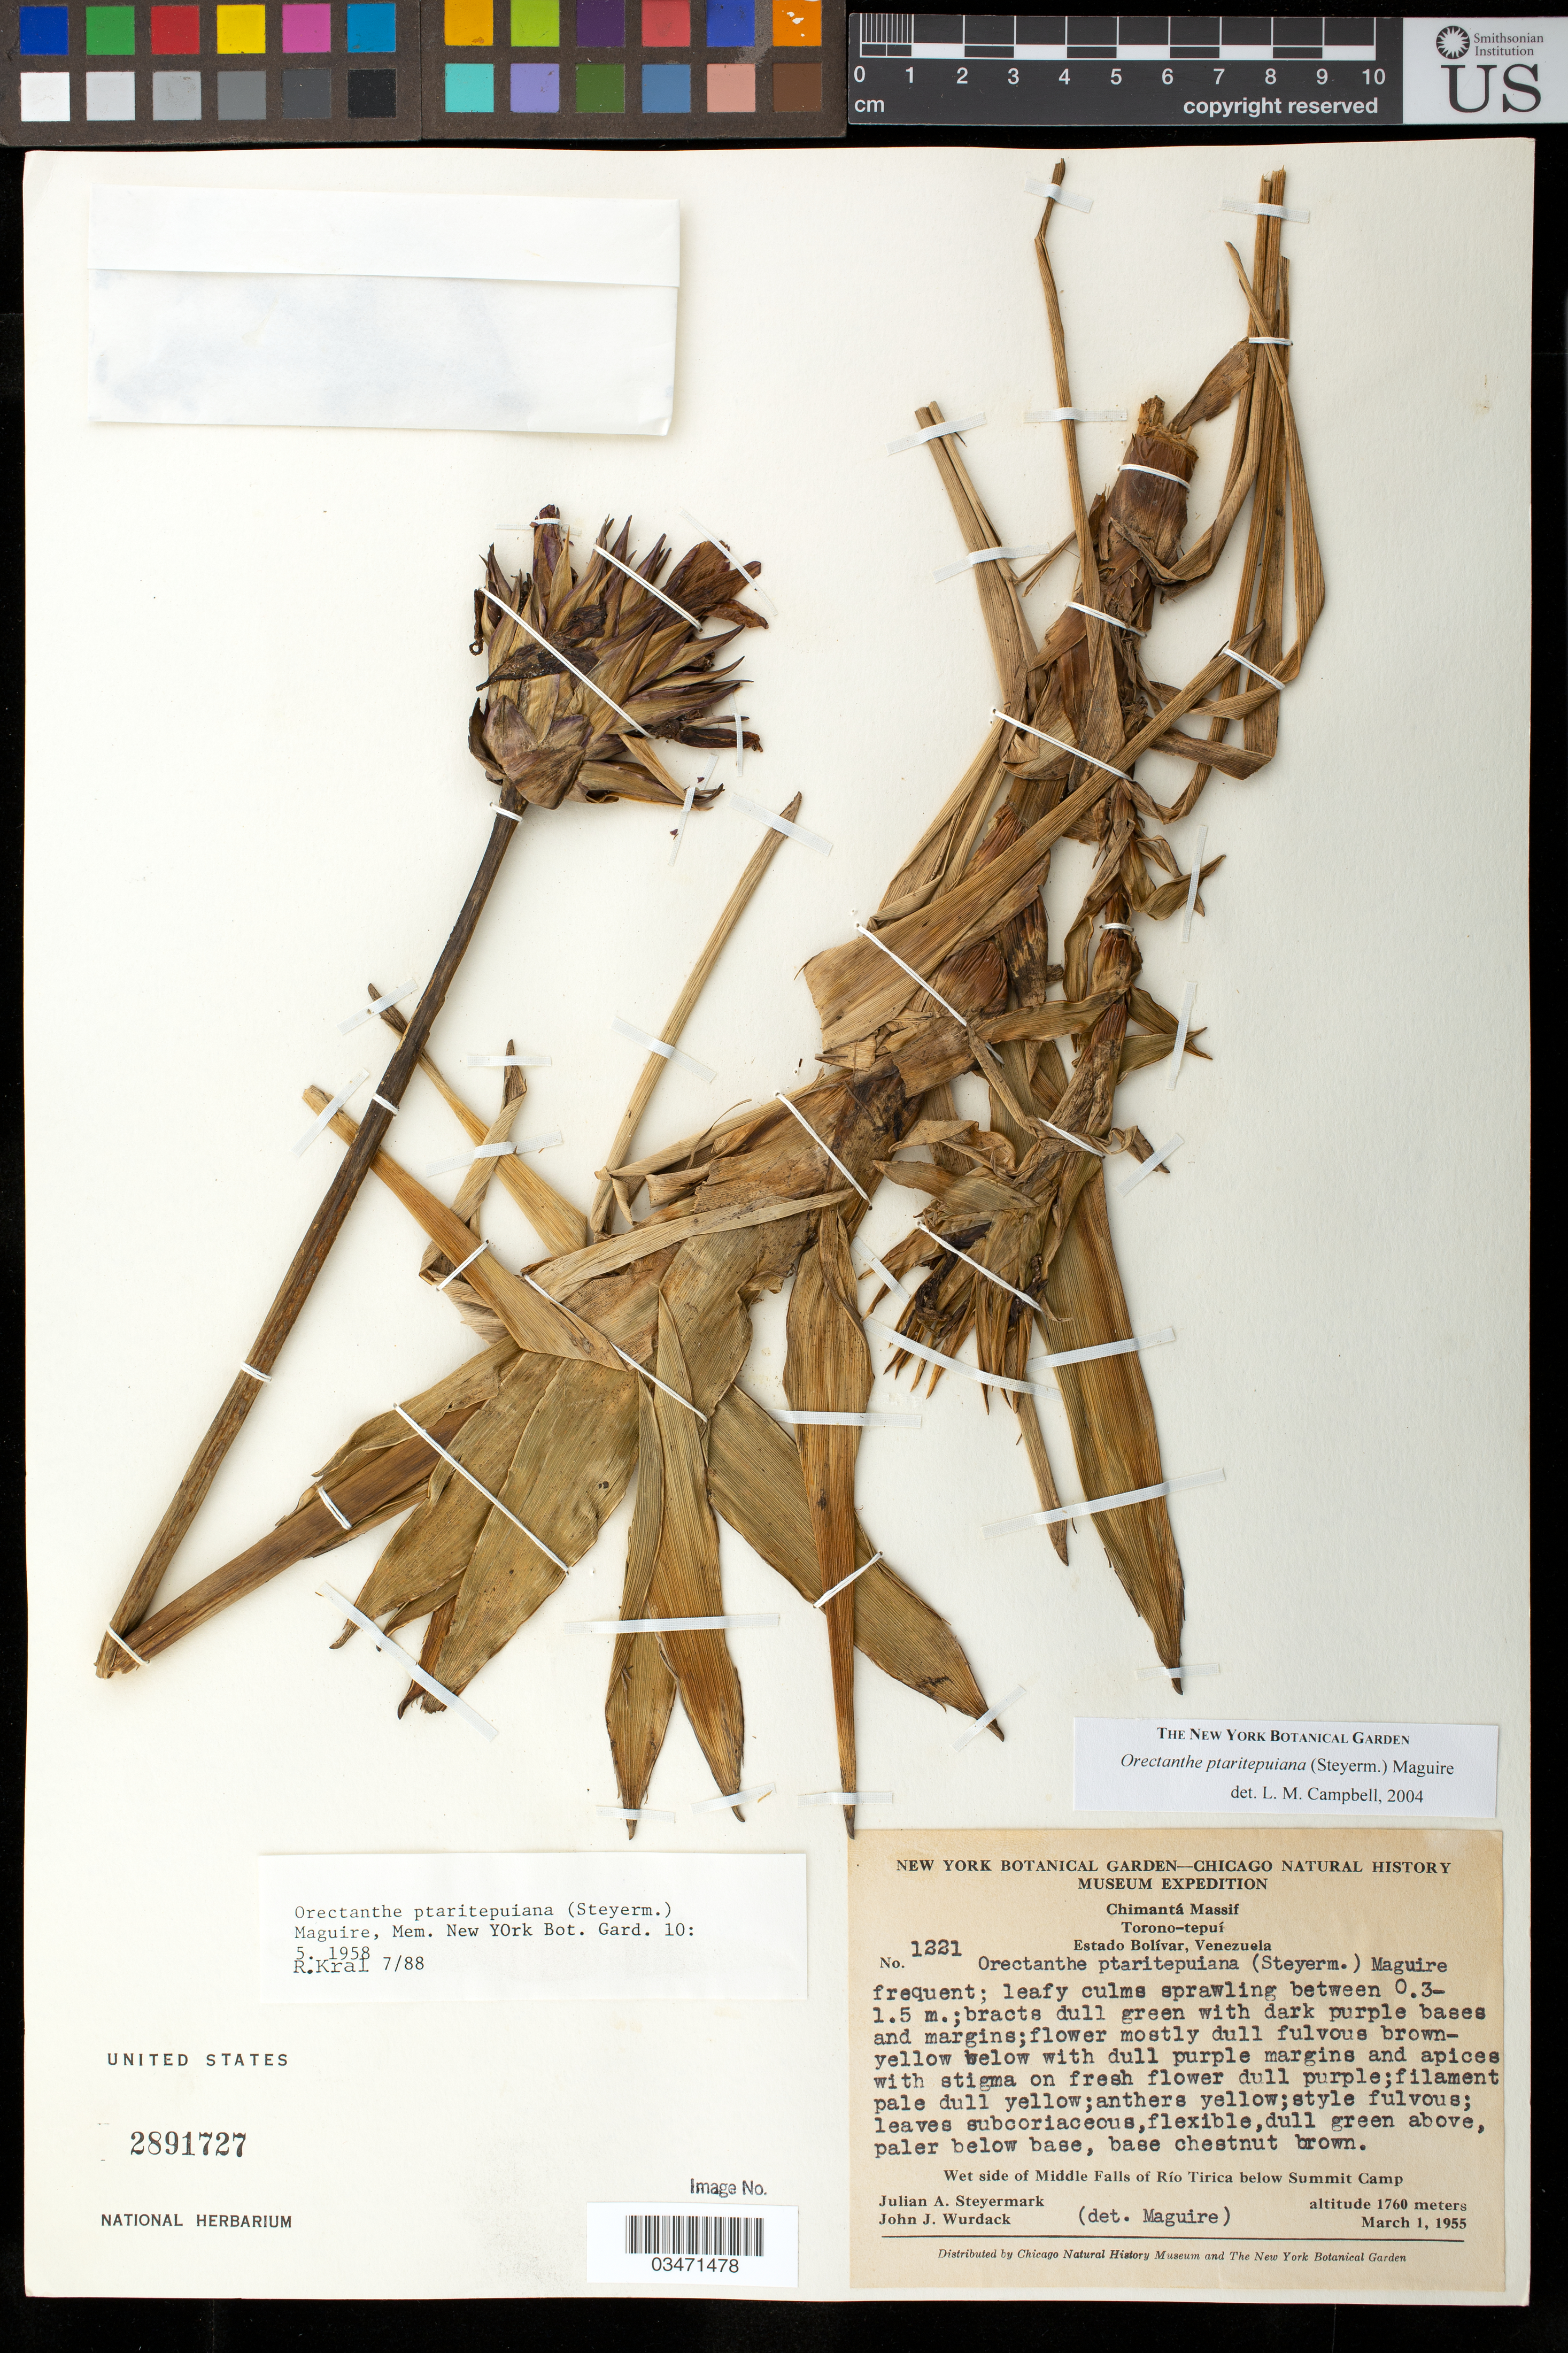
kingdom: Plantae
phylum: Tracheophyta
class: Liliopsida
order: Poales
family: Xyridaceae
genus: Orectanthe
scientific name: Orectanthe ptaritepuiana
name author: (Steyerm.) Maguire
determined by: Campbell, L. M.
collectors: J. Steyermark & J. J. Wurdack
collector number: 1221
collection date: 1955-03-01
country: Venezuela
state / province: Bolívar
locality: Chimantá Massif, Torono-tepuí, Middle Falls of Río Tirica, below Summit Camp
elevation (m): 1760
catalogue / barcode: US 2891727